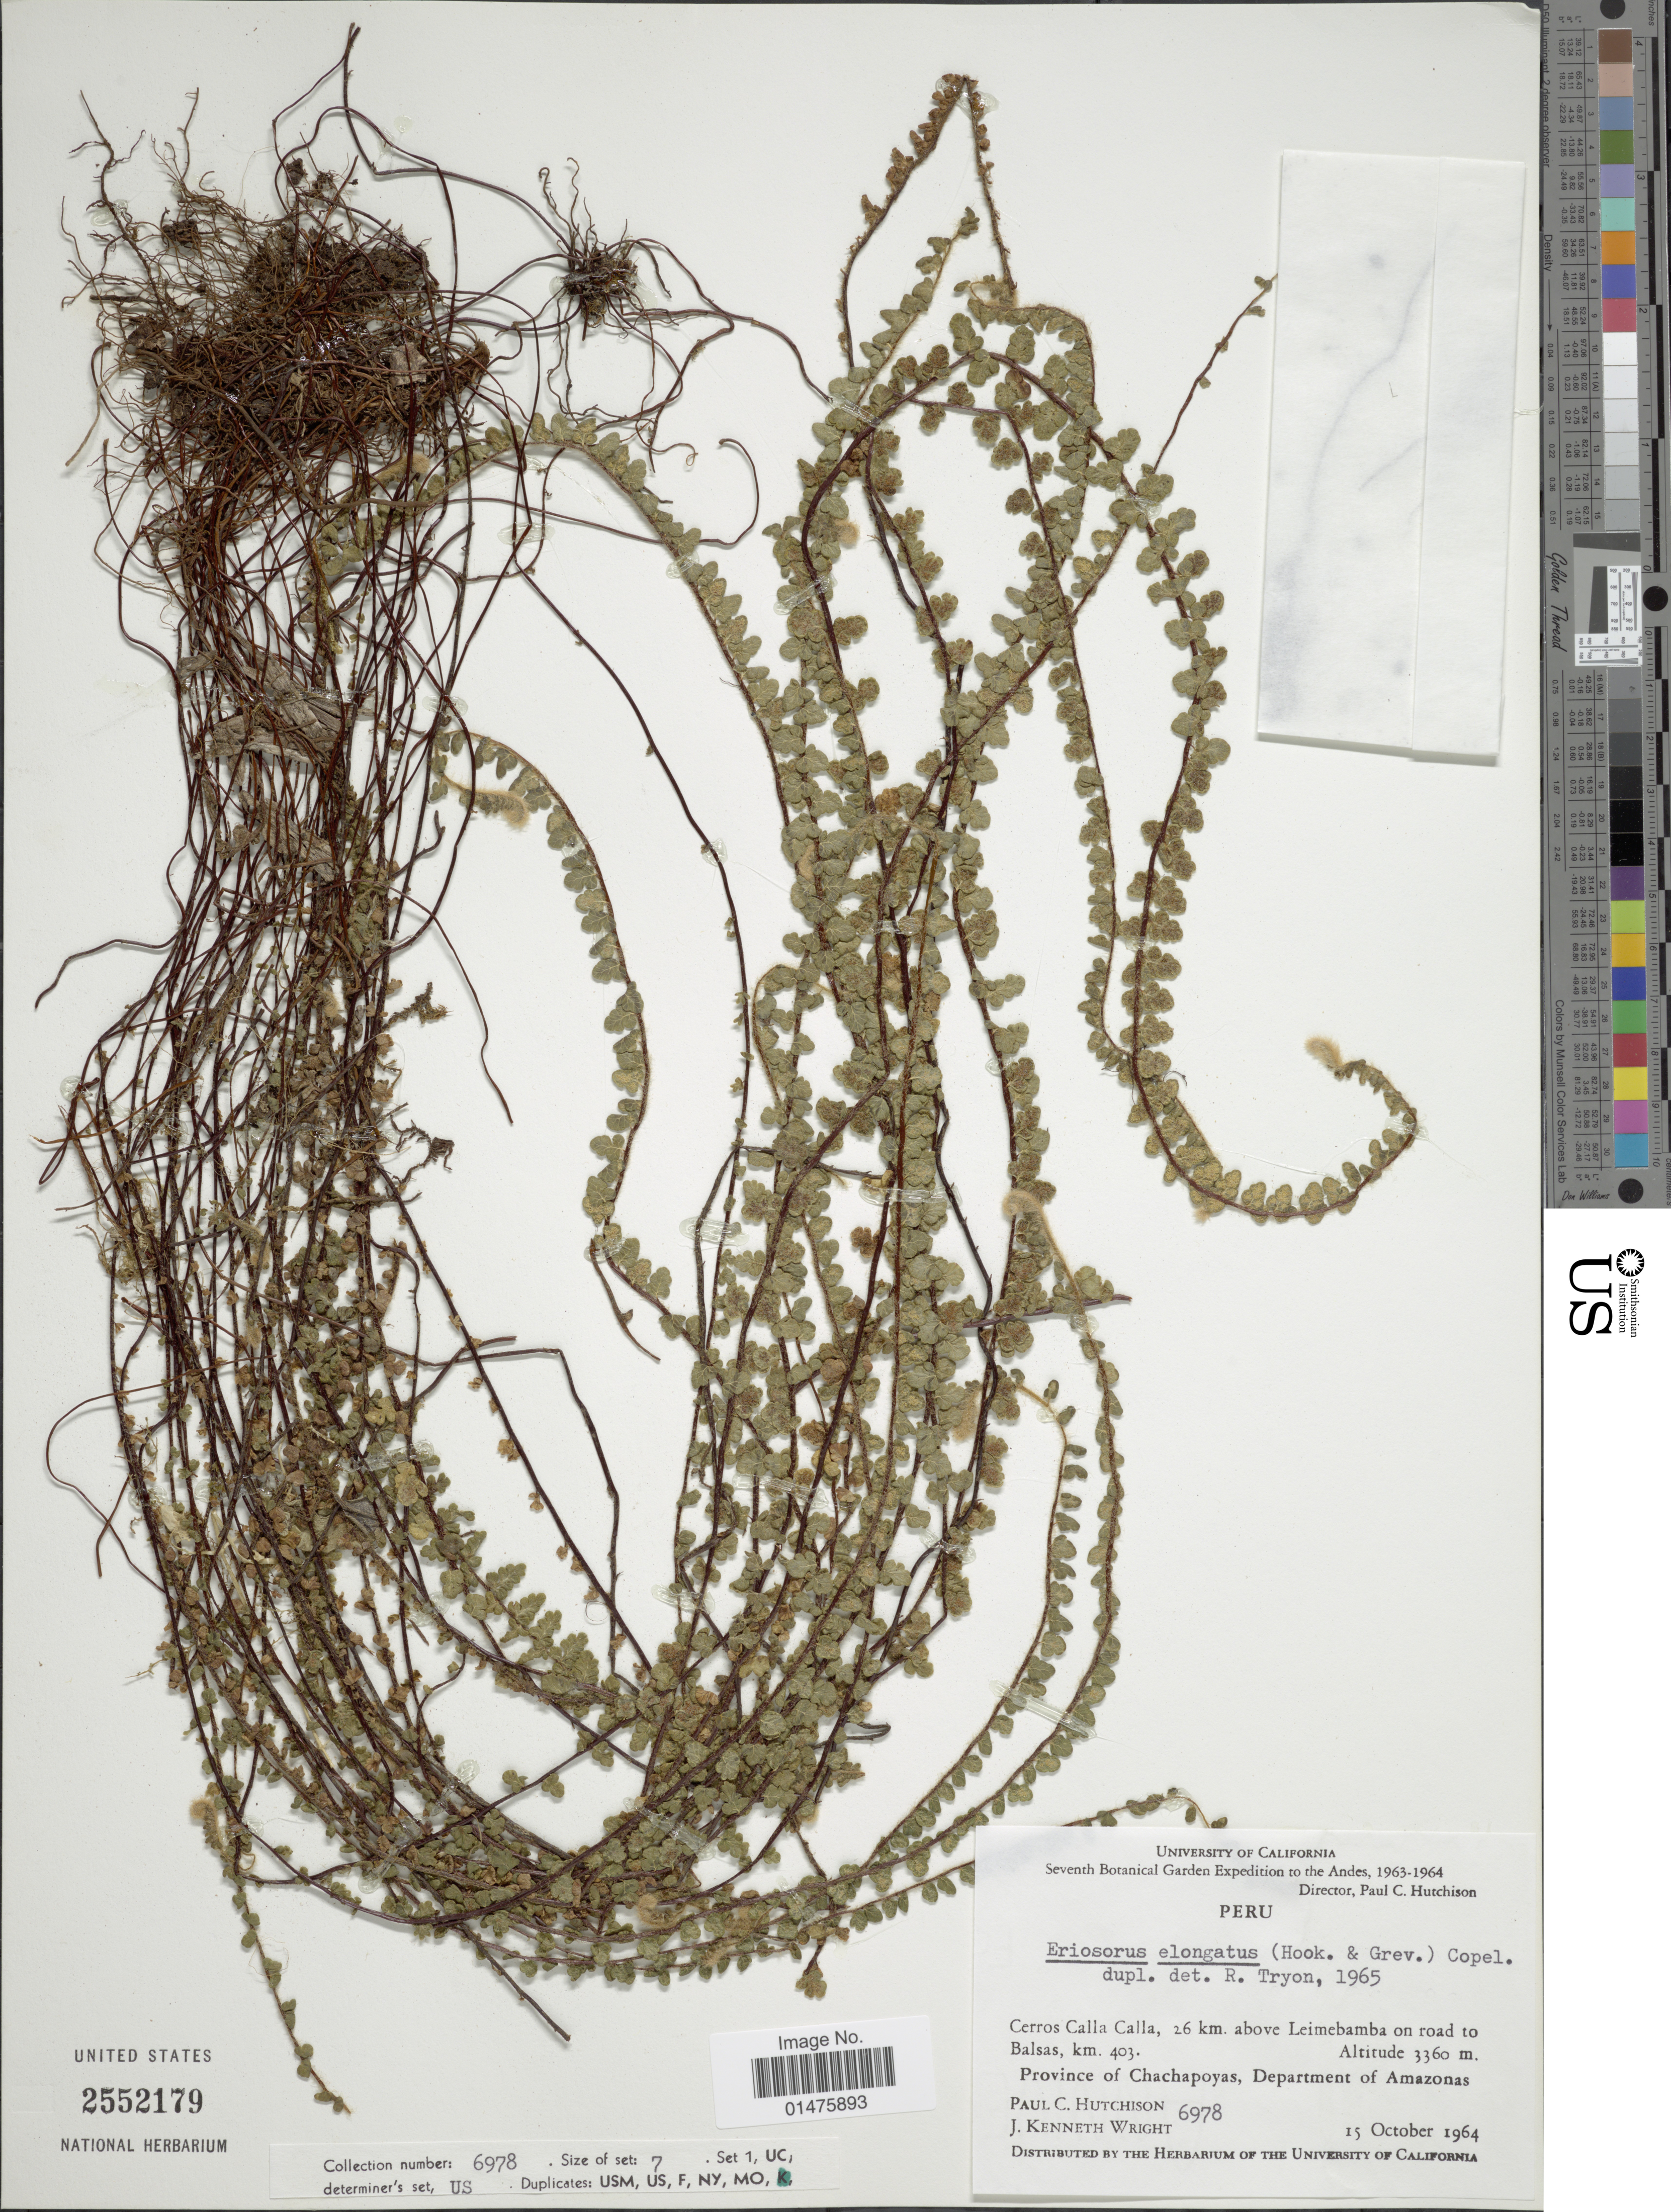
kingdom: Plantae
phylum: Tracheophyta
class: Polypodiopsida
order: Polypodiales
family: Pteridaceae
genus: Jamesonia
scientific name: Jamesonia cheilanthoides x J. jamesonia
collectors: P. C. Hutchison & J. K. Wright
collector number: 6978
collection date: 1964-10-15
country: Peru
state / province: Amazonas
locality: Cerros Calla Calla, 26 km. above Leimebamba on road to Balsas, km 403, province of Chachapoyas,Department of Amazonas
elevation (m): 3360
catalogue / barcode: US 2552179